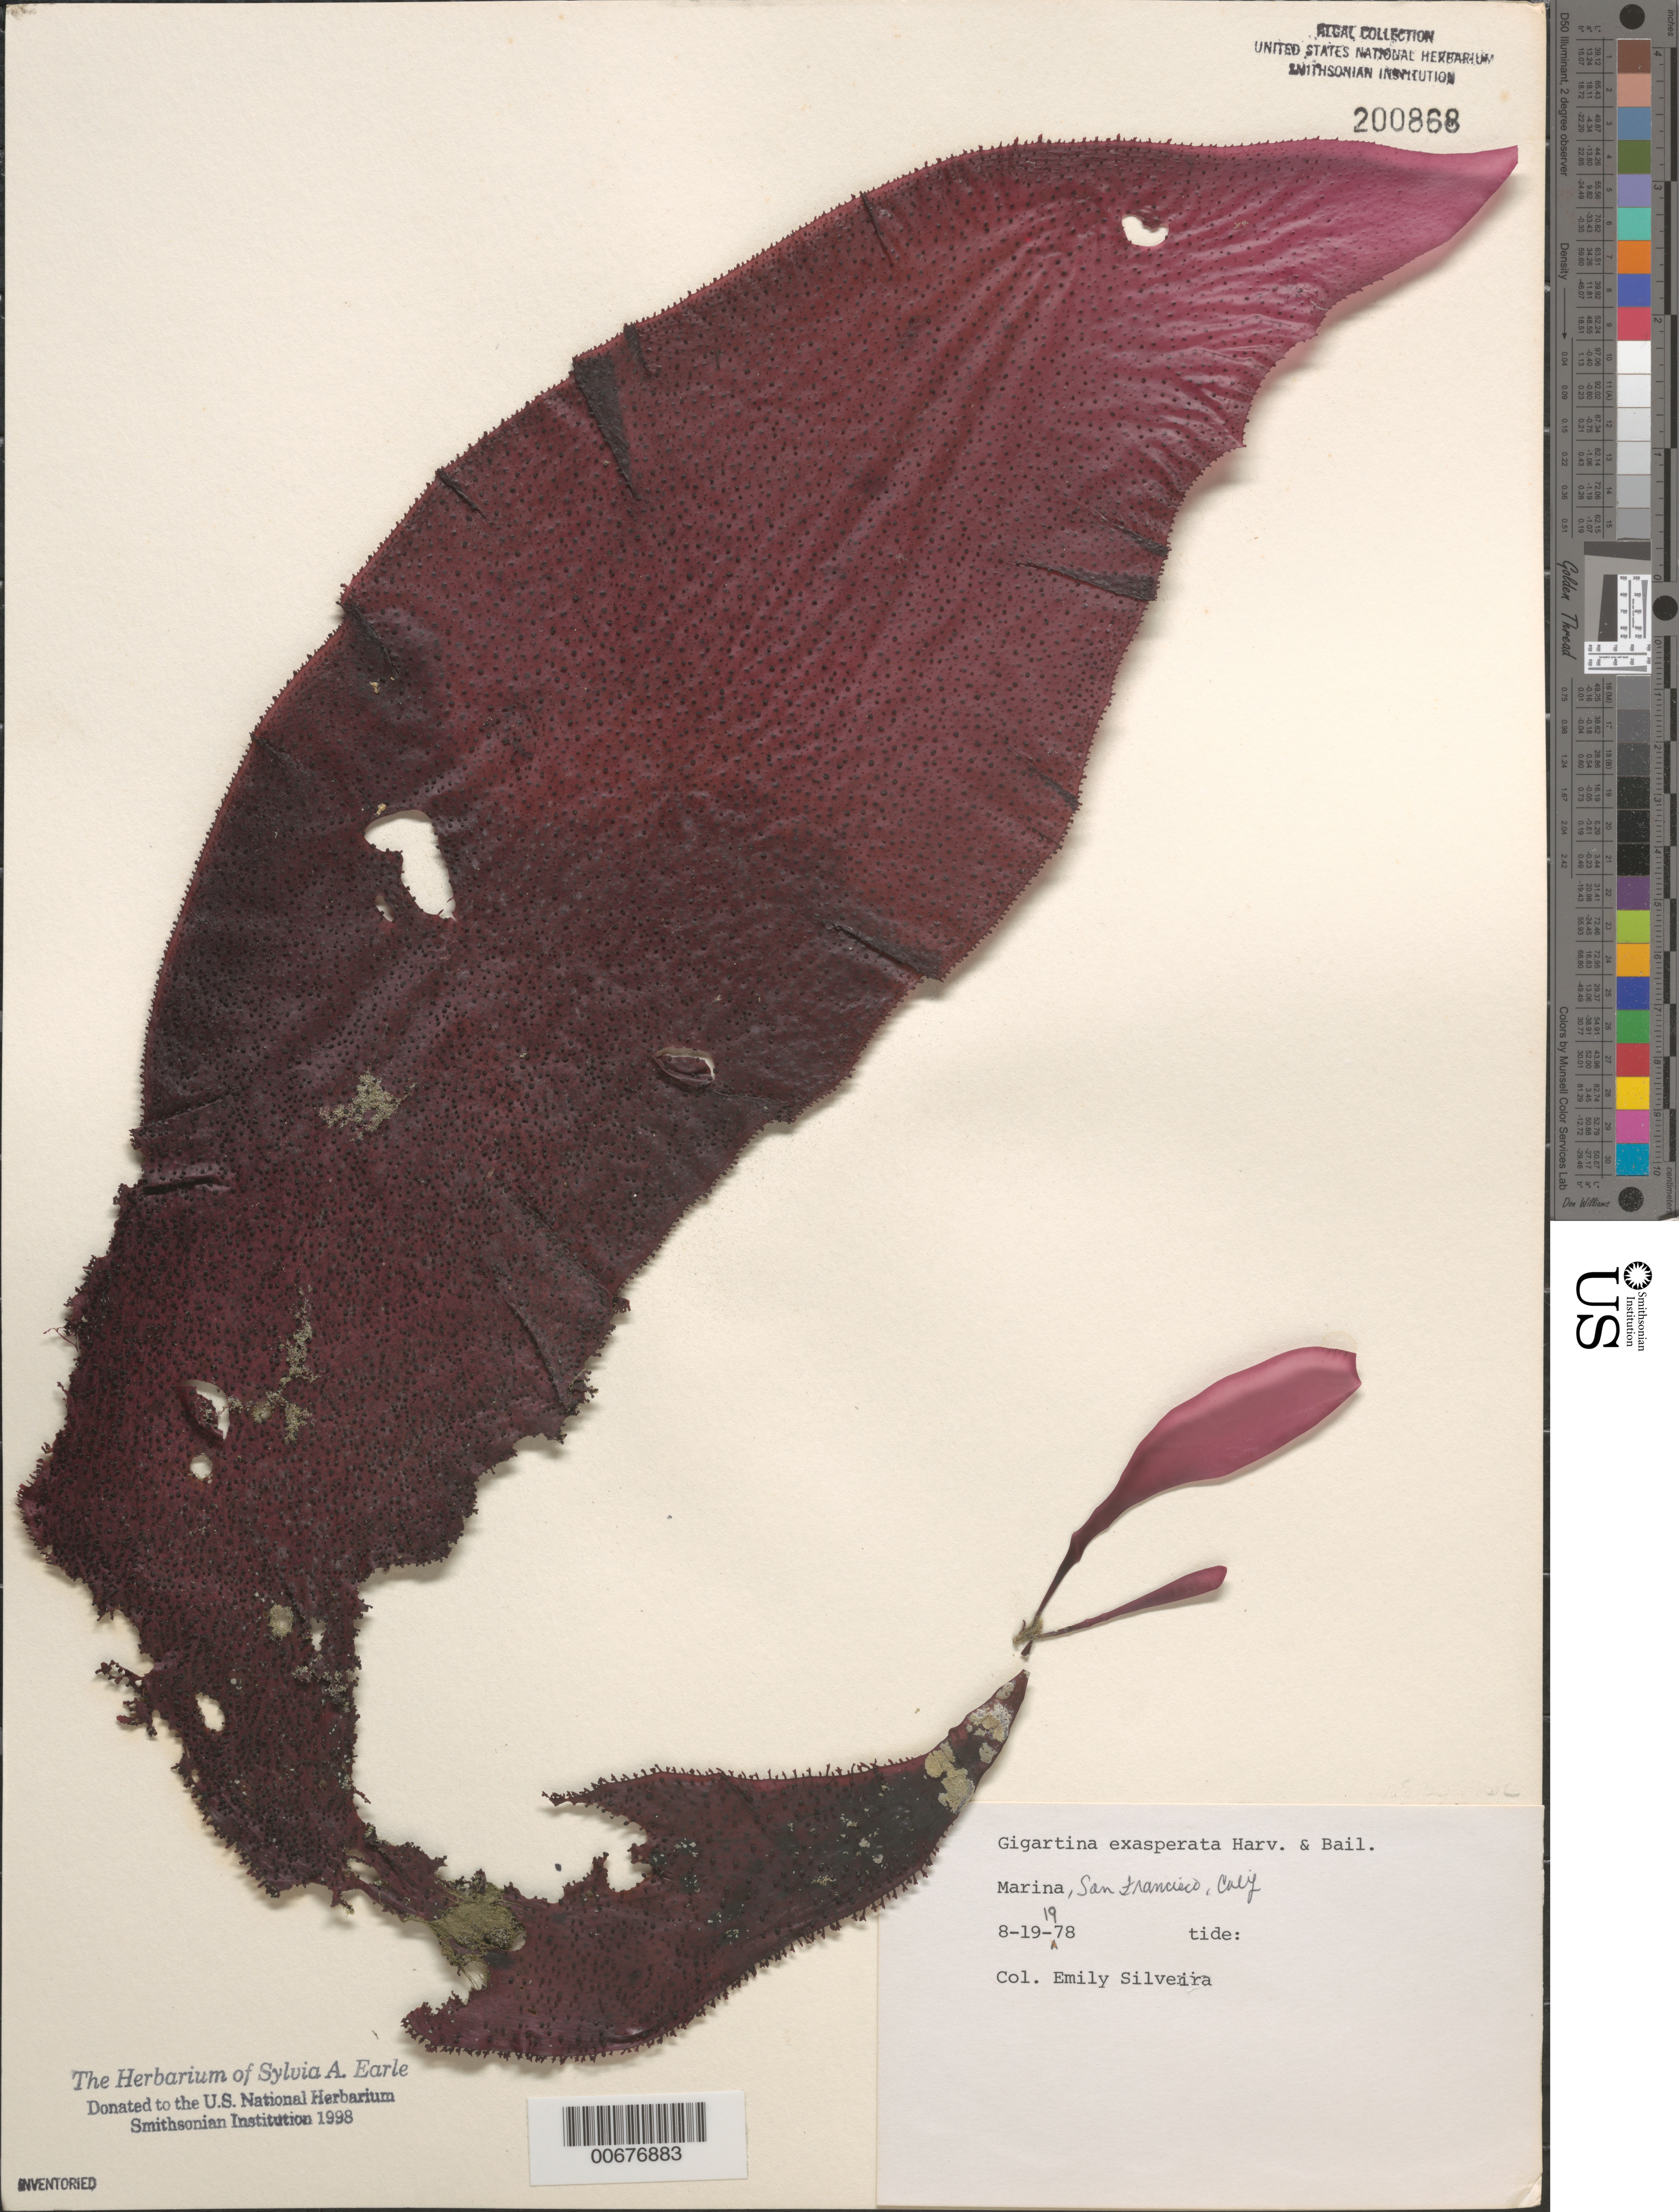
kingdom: Plantae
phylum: Rhodophyta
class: Florideophyceae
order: Gigartinales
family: Gigartinaceae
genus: Chondracanthus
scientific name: Chondracanthus exasperatus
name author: (Harv. & J. Bailey) J.R. Hughey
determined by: Algae name updating Project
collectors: E. A. Silveira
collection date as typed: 19 Aug 1978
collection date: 1978-08-19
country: United States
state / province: California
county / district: San Francisco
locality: San Francisco, marina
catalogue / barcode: US 200868